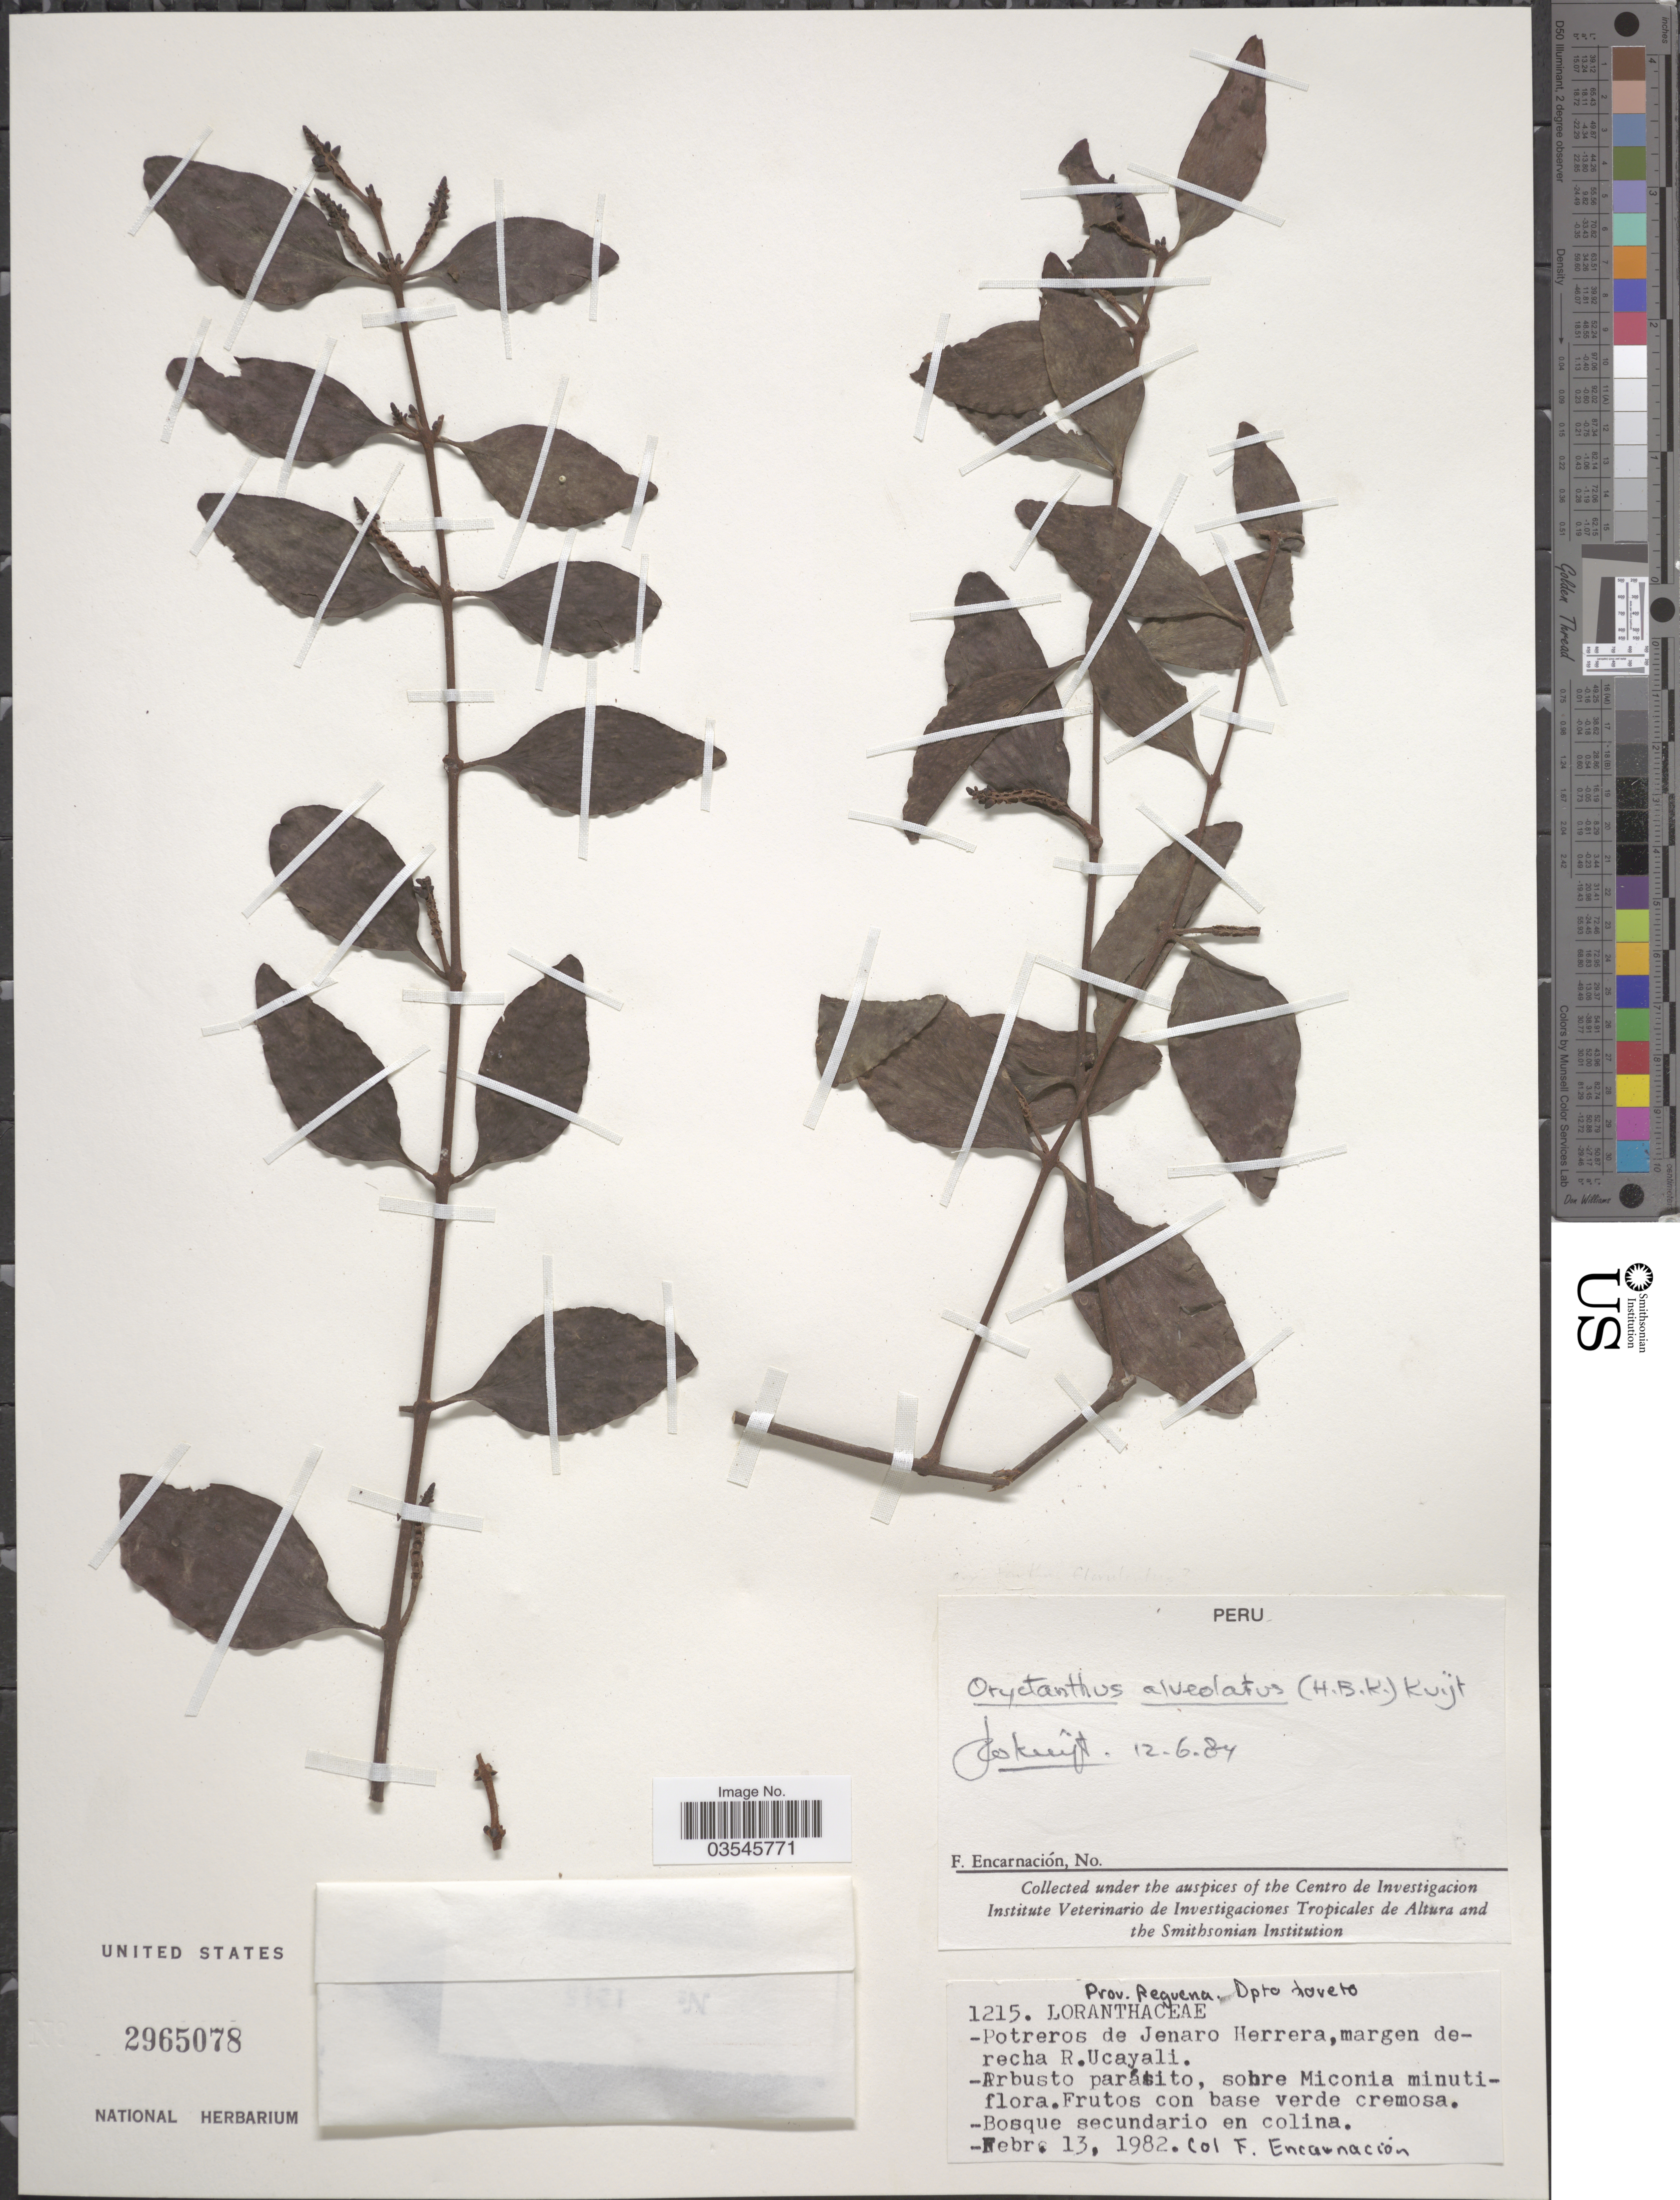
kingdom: Plantae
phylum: Tracheophyta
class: Magnoliopsida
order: Santalales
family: Loranthaceae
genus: Oryctanthus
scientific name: Oryctanthus alveolatus subsp. amplexicaulis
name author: (Kunth) Kuijt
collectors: F. Encarnación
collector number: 1215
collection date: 1982-02-13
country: Peru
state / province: Loreto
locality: Prov. Reguena, Dpto. Loreto. Potreros de Jenaro Herrera, margen derecha R. Ucayali.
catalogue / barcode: US 2965078